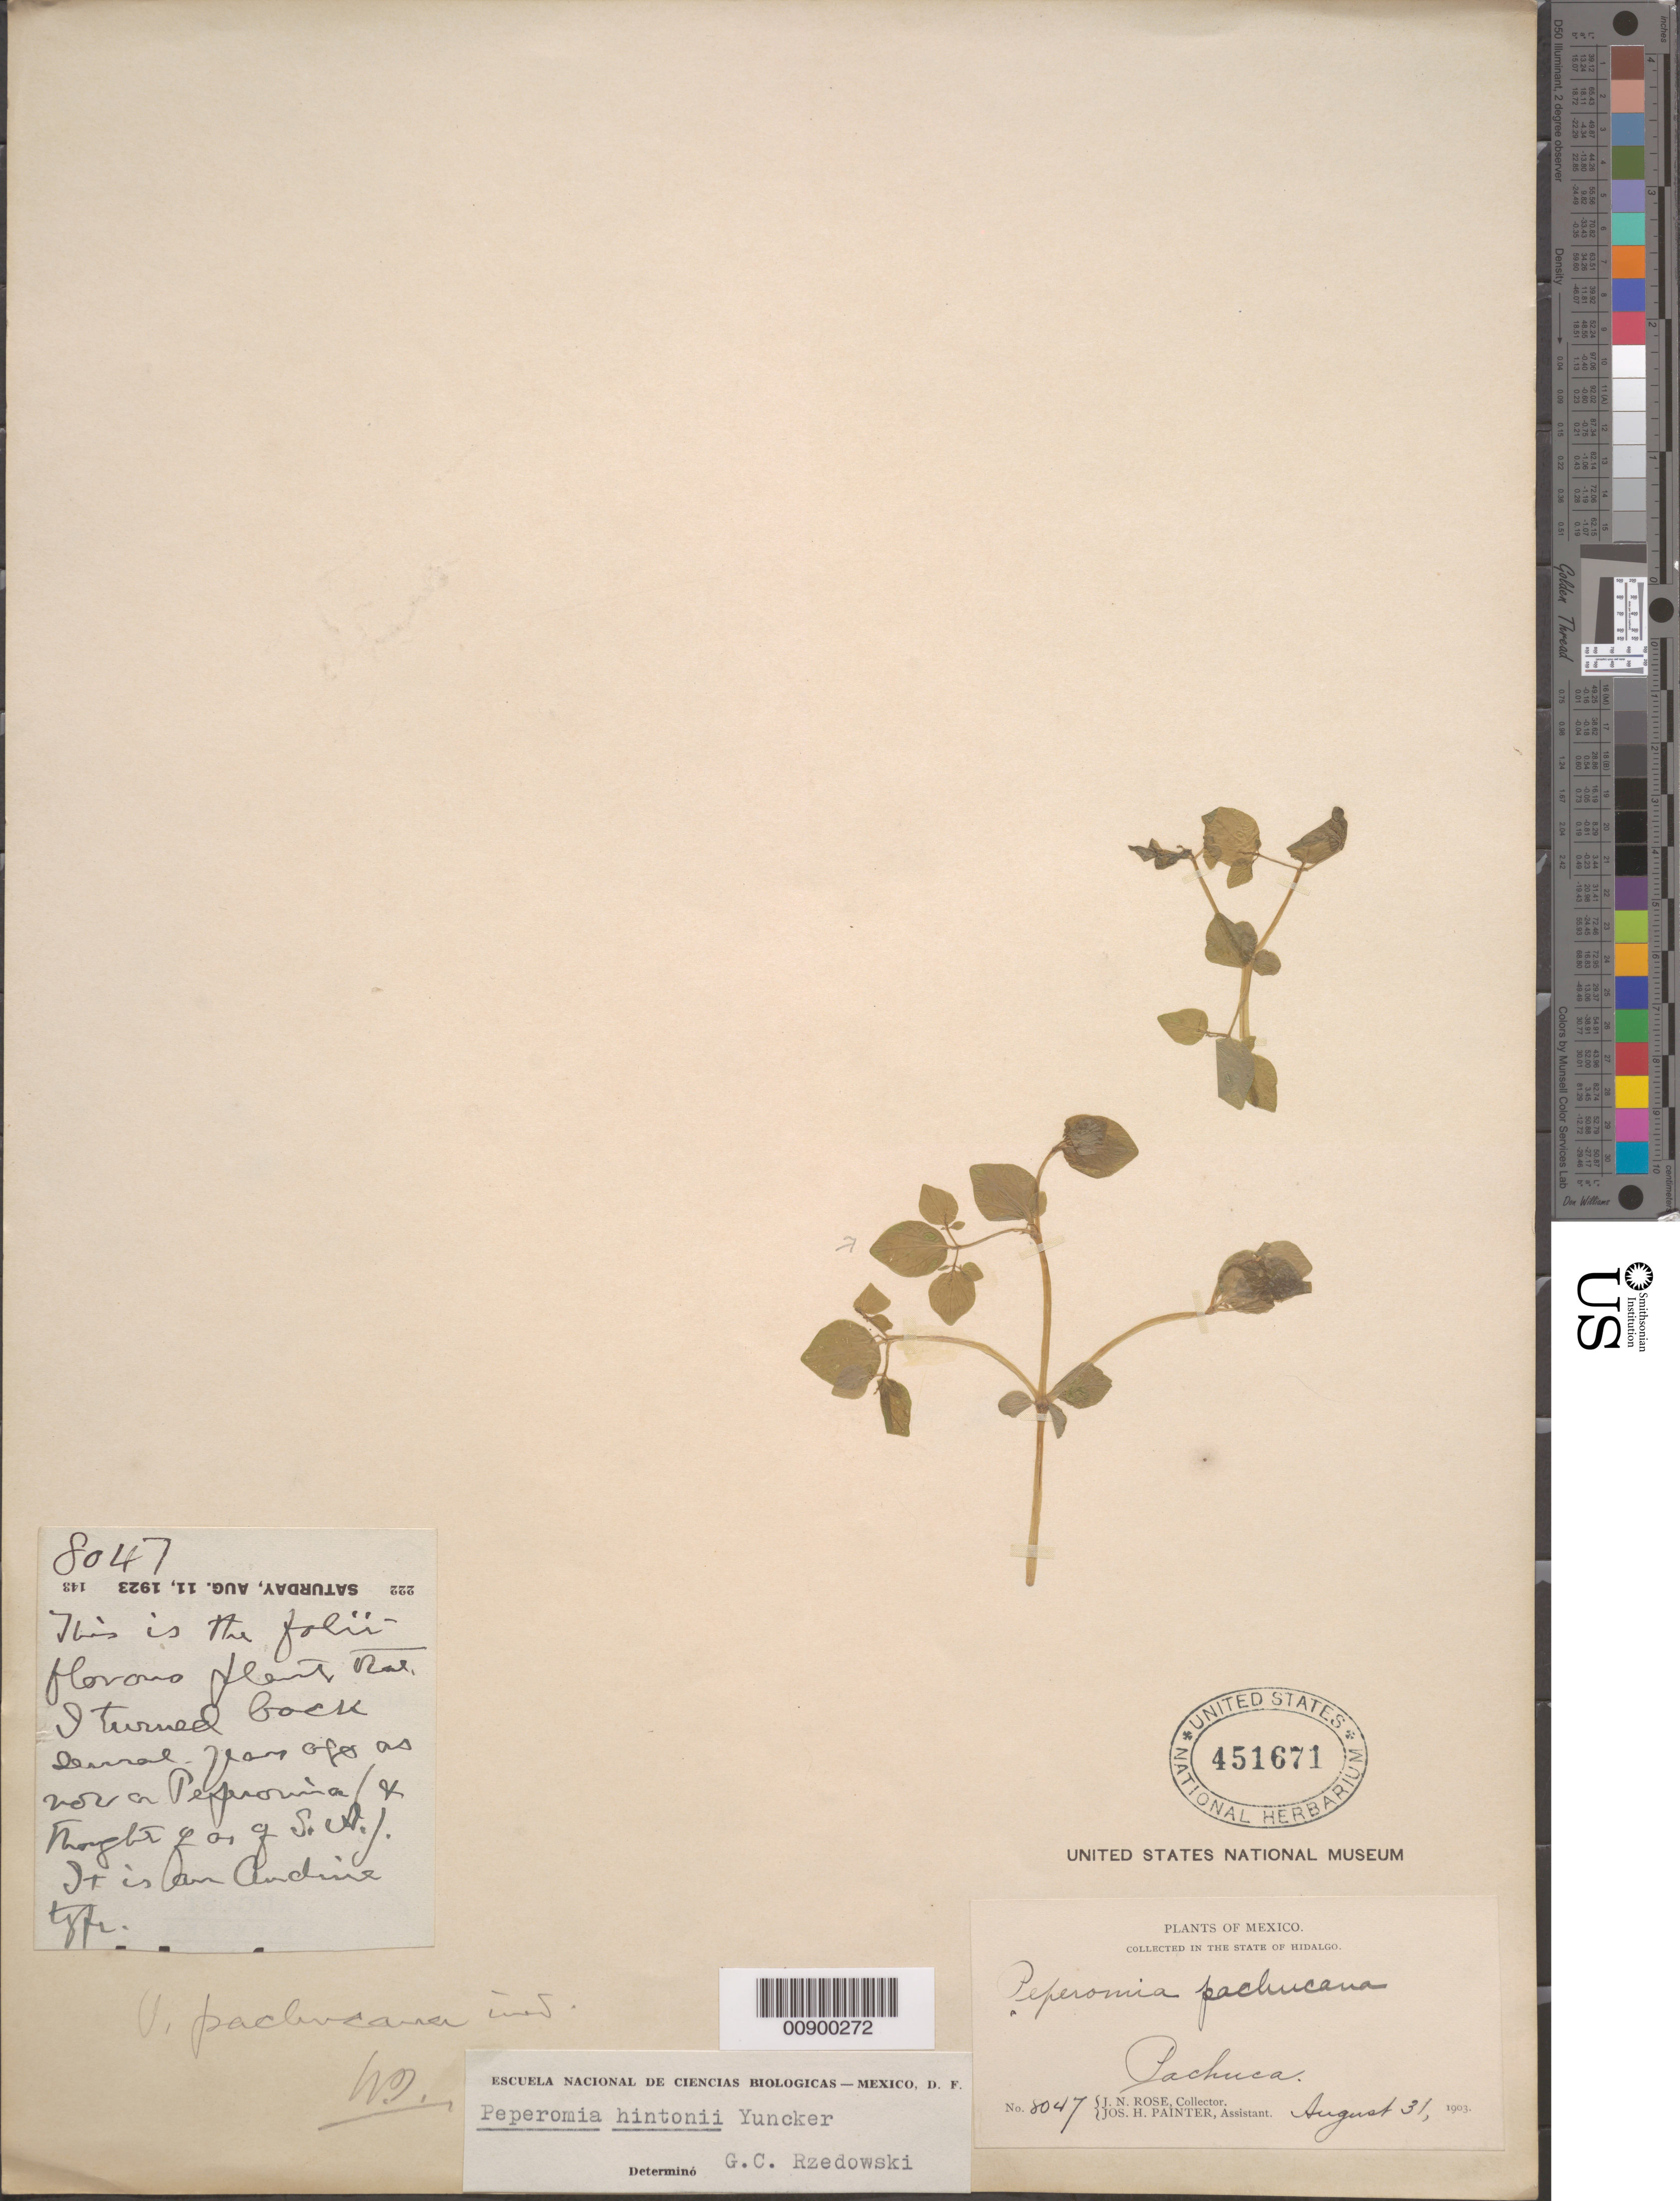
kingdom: Plantae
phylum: Tracheophyta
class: Magnoliopsida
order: Piperales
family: Piperaceae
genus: Peperomia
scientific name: Peperomia hintonii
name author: Yunck.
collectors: J. N. Rose & J. H. Painter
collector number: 8047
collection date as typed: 31 Aug 1903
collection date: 1903-08-31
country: Mexico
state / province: Hidalgo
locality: Pachuca, Hidalgo.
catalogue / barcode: US 451671